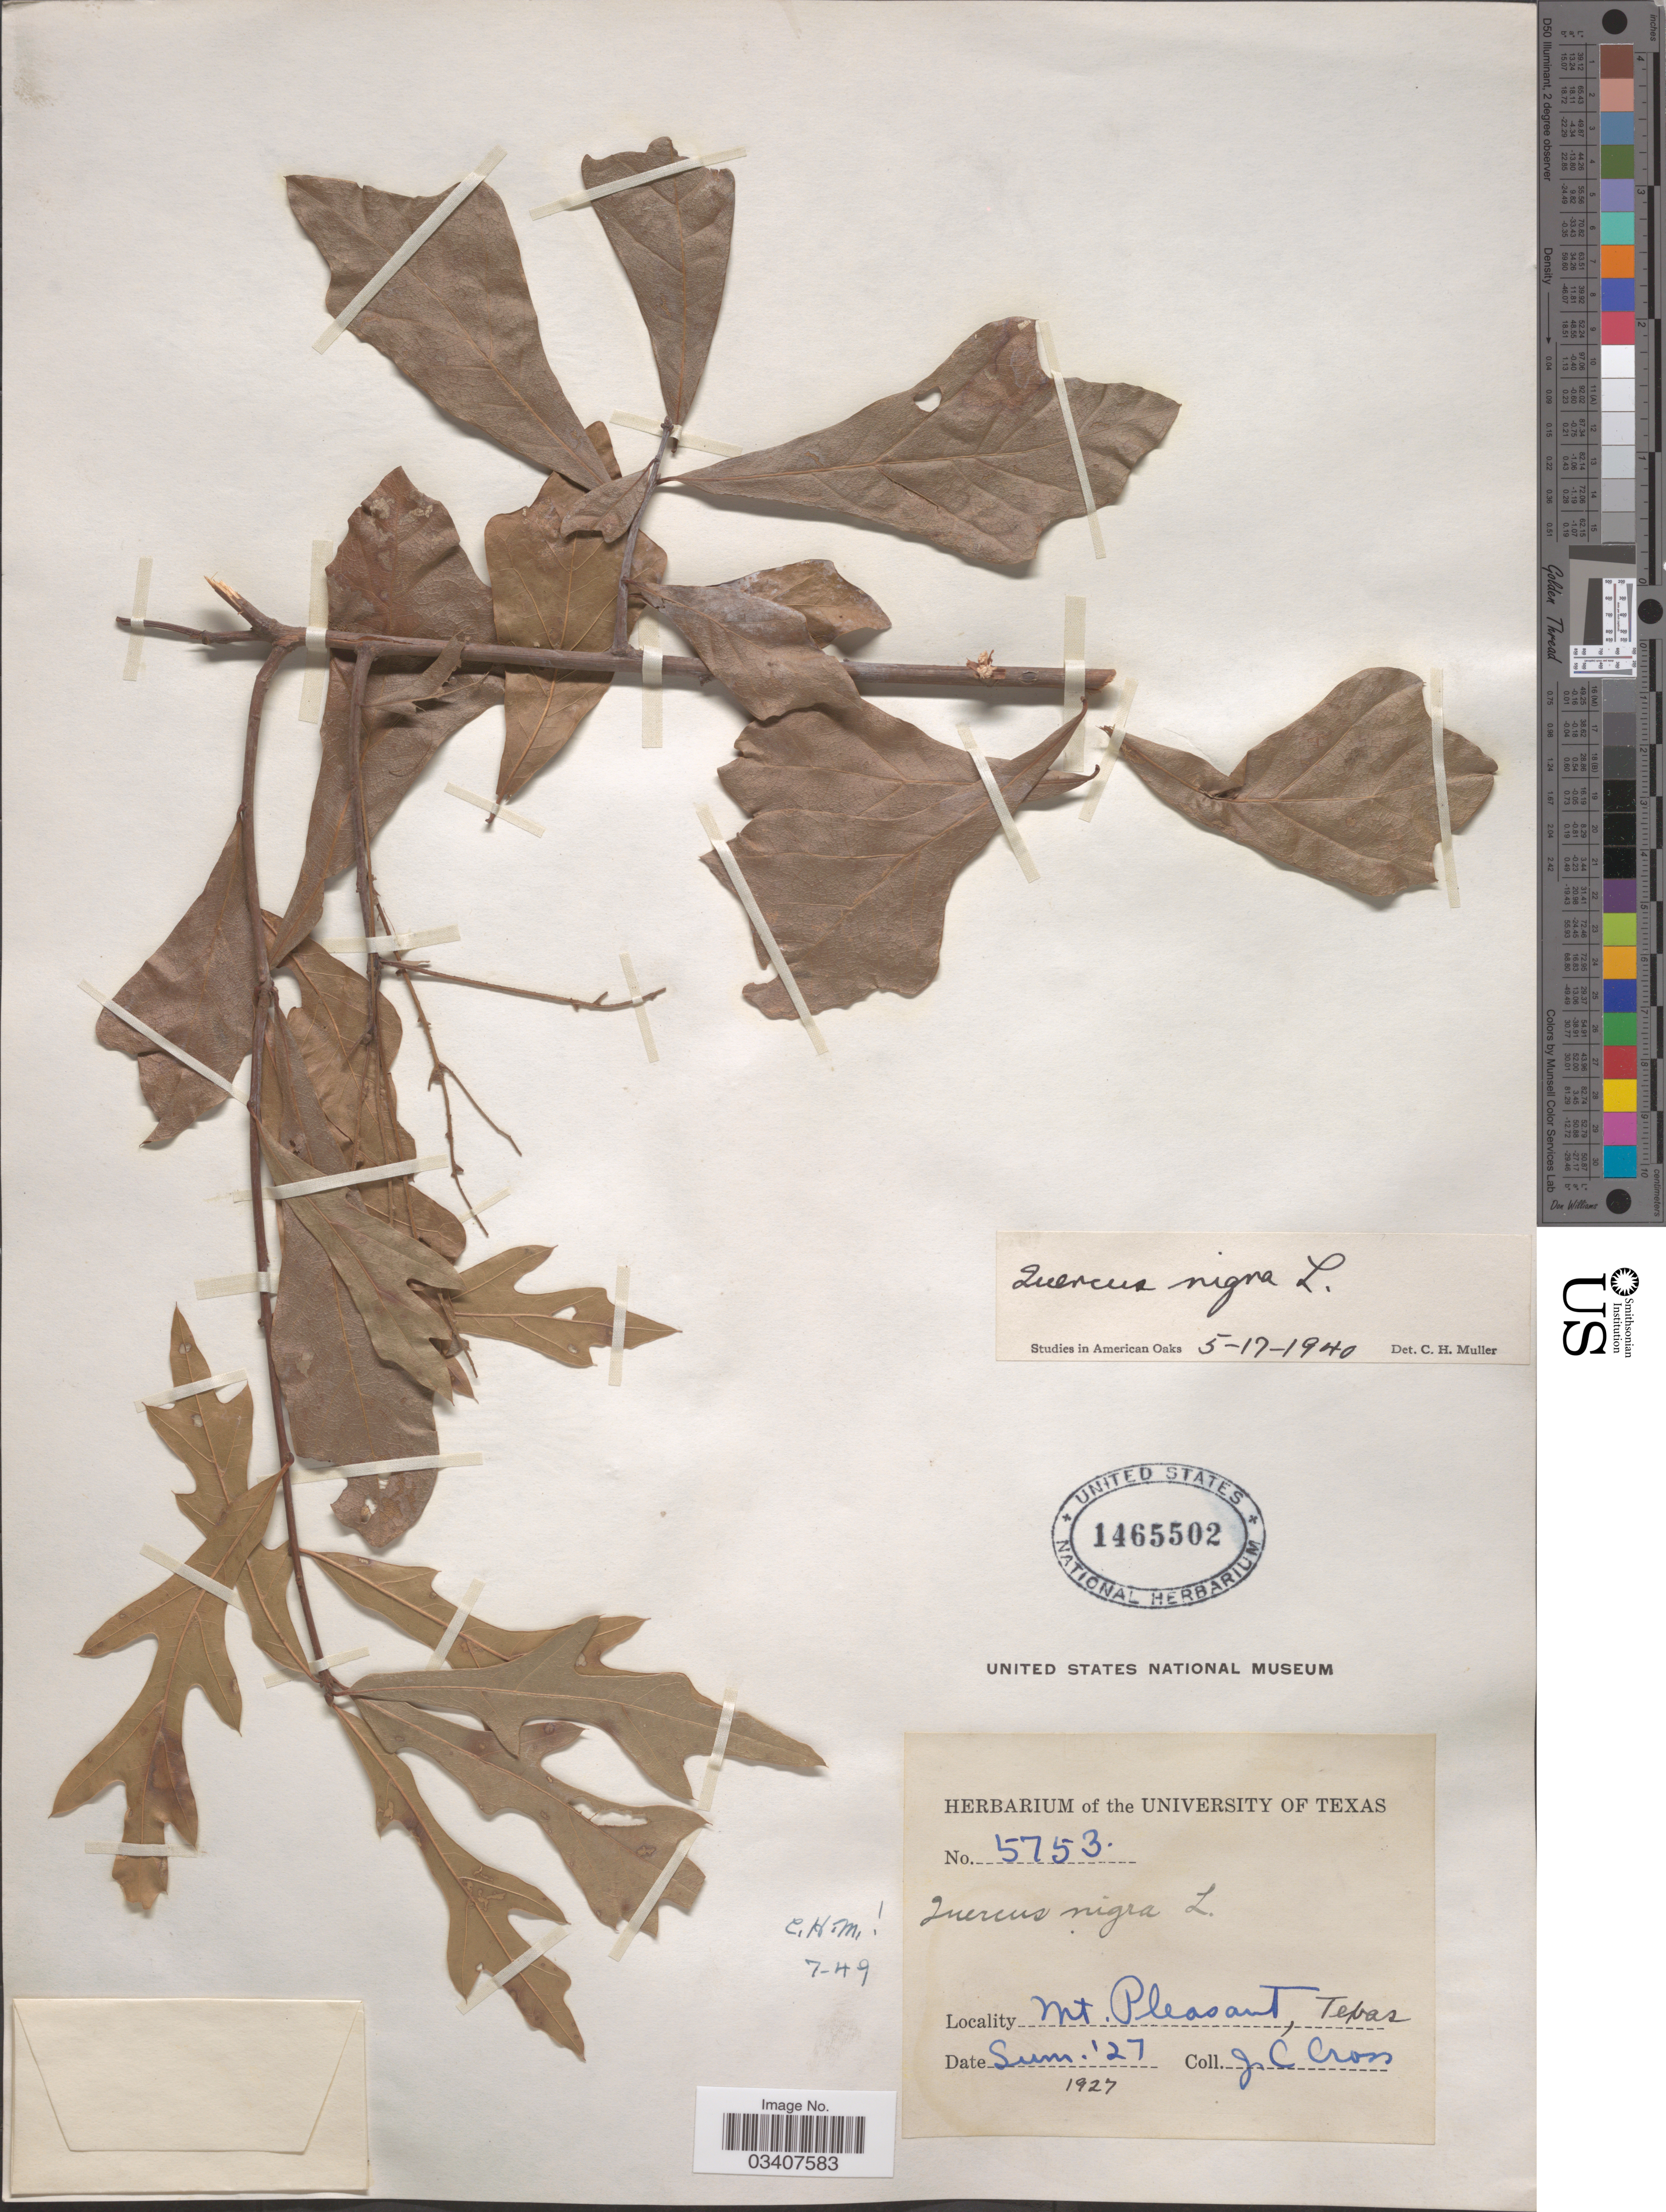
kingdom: Plantae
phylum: Tracheophyta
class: Magnoliopsida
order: Fagales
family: Fagaceae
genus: Quercus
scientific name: Quercus nigra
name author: L.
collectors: J. Cross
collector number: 5753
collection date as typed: Sum. 1927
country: United States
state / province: Texas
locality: Mt. Pleasant.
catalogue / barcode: US 1465502